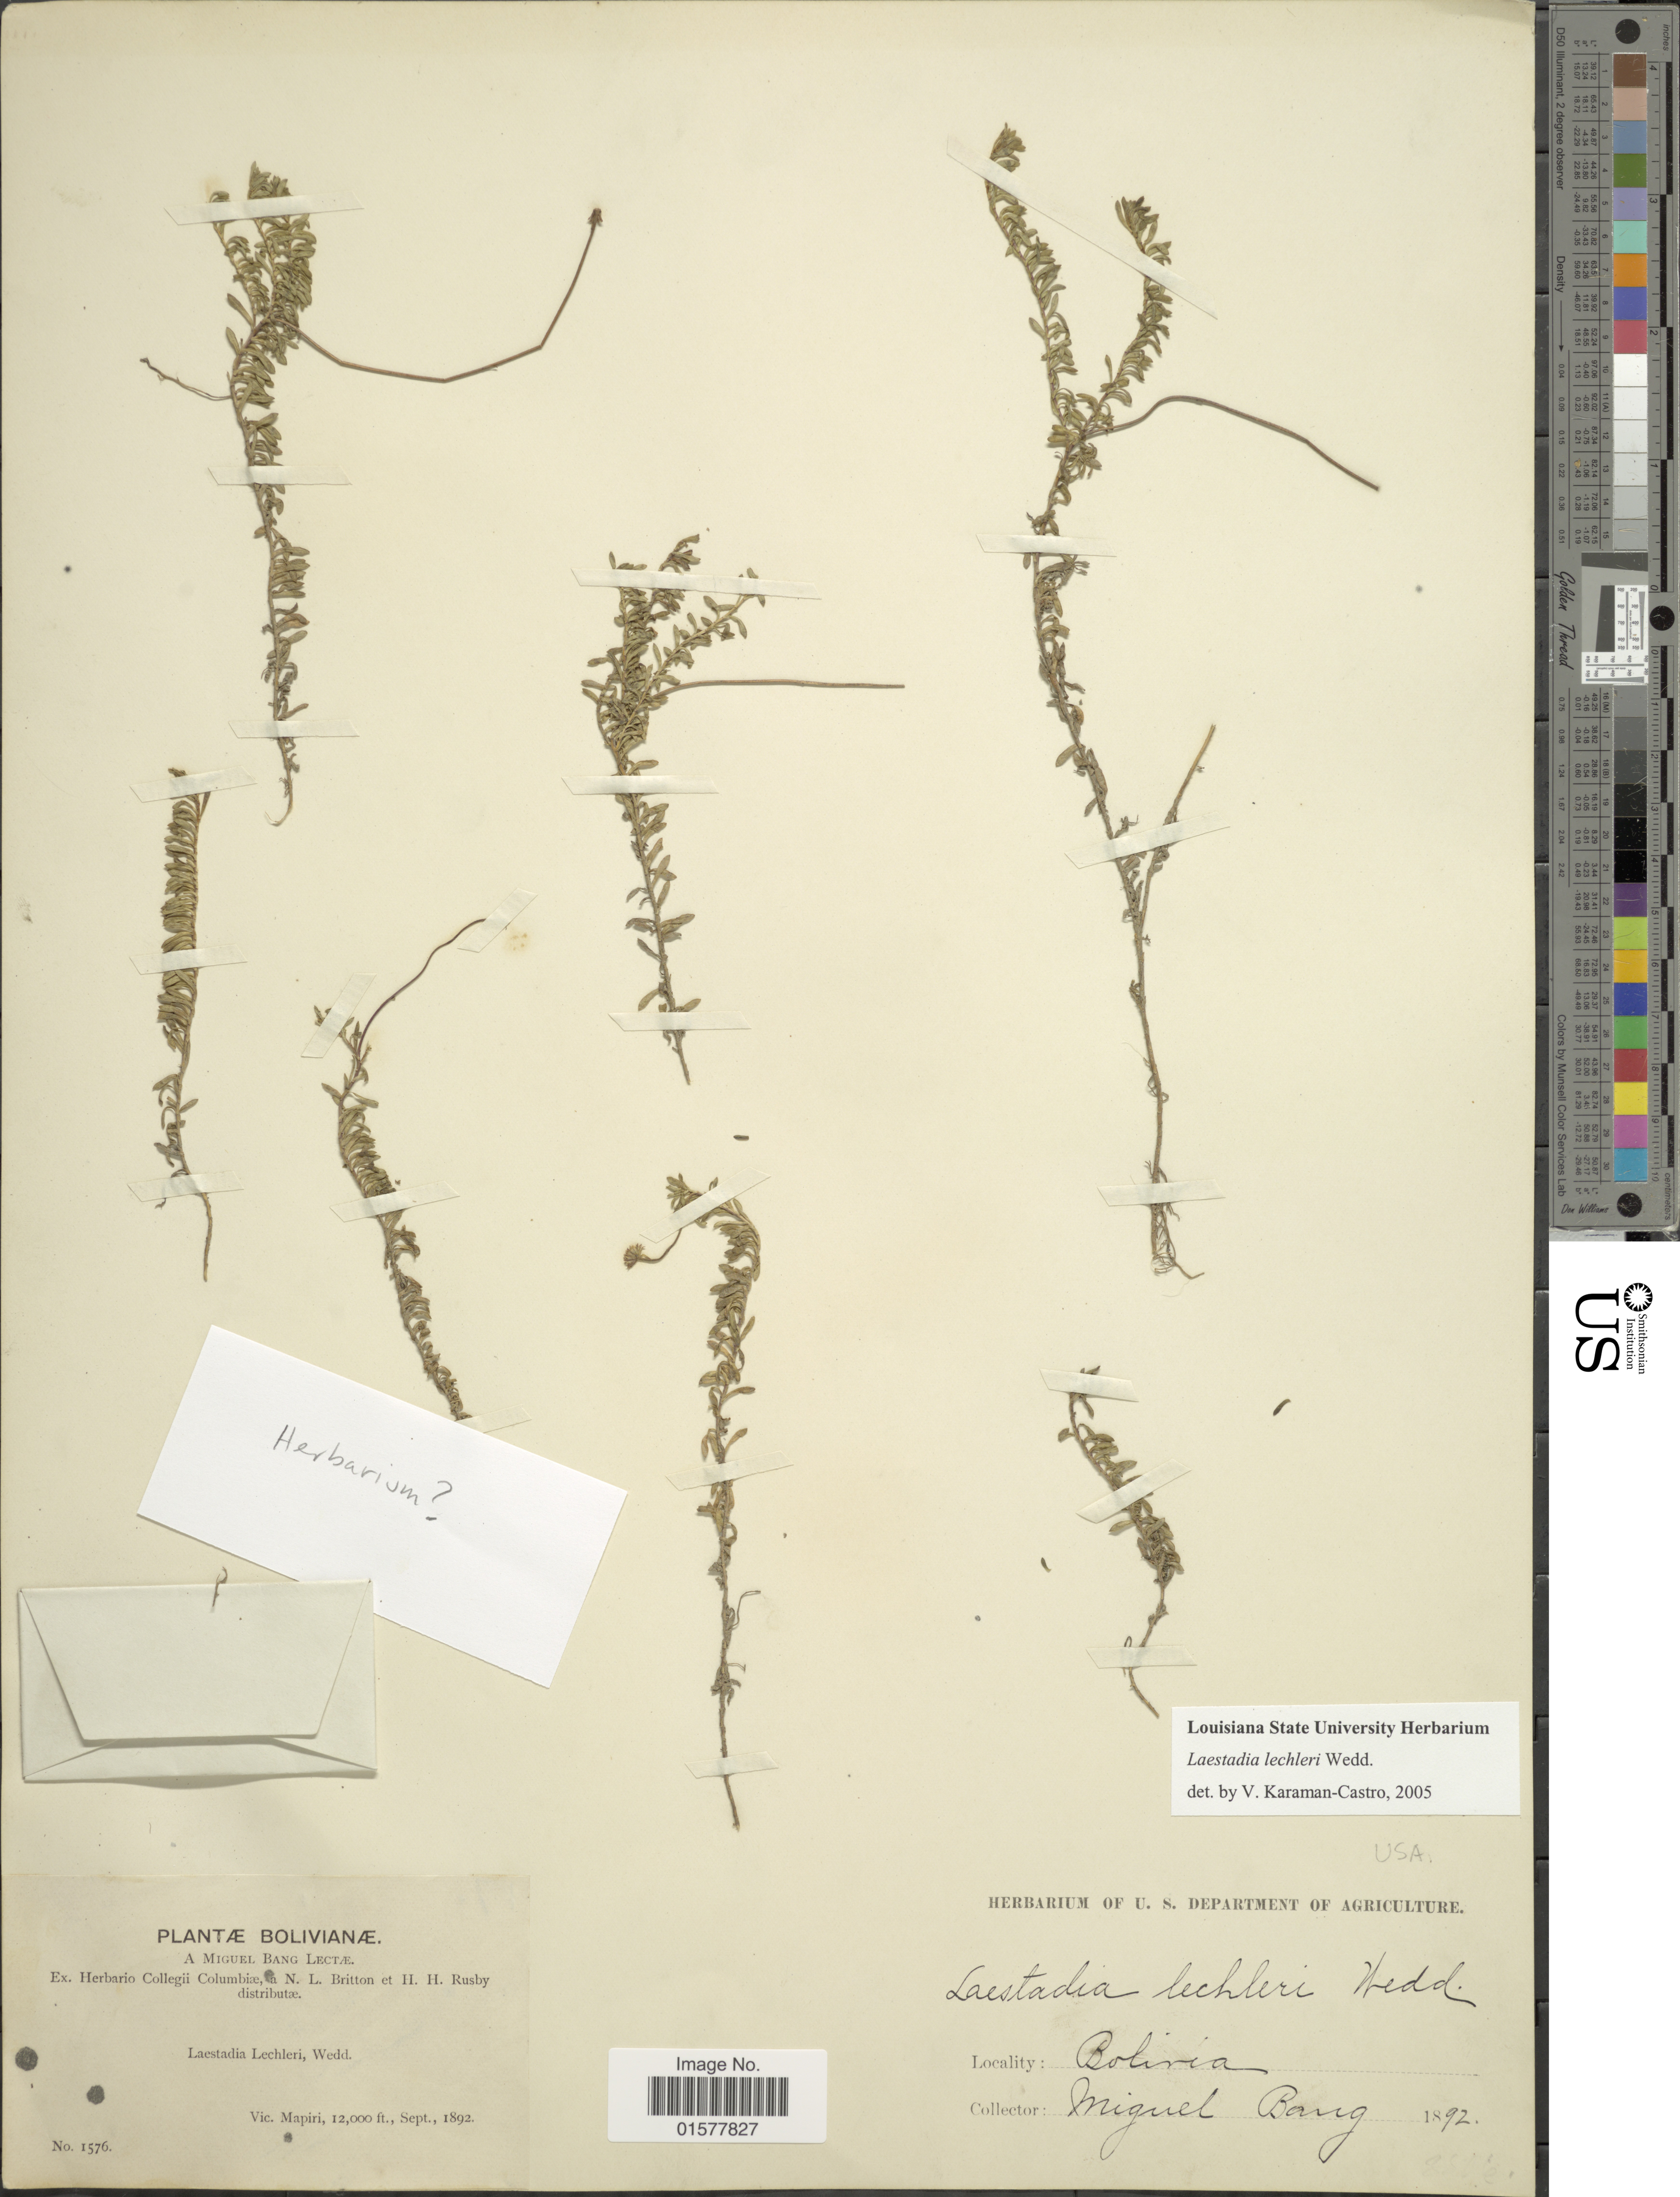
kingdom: Plantae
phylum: Tracheophyta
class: Magnoliopsida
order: Asterales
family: Asteraceae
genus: Laestadia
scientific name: Laestadia lechleria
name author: Sch. Bip. ex Wedd.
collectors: M. Bang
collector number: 1576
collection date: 1892-09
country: Bolivia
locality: Vic. Mapiri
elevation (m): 3658